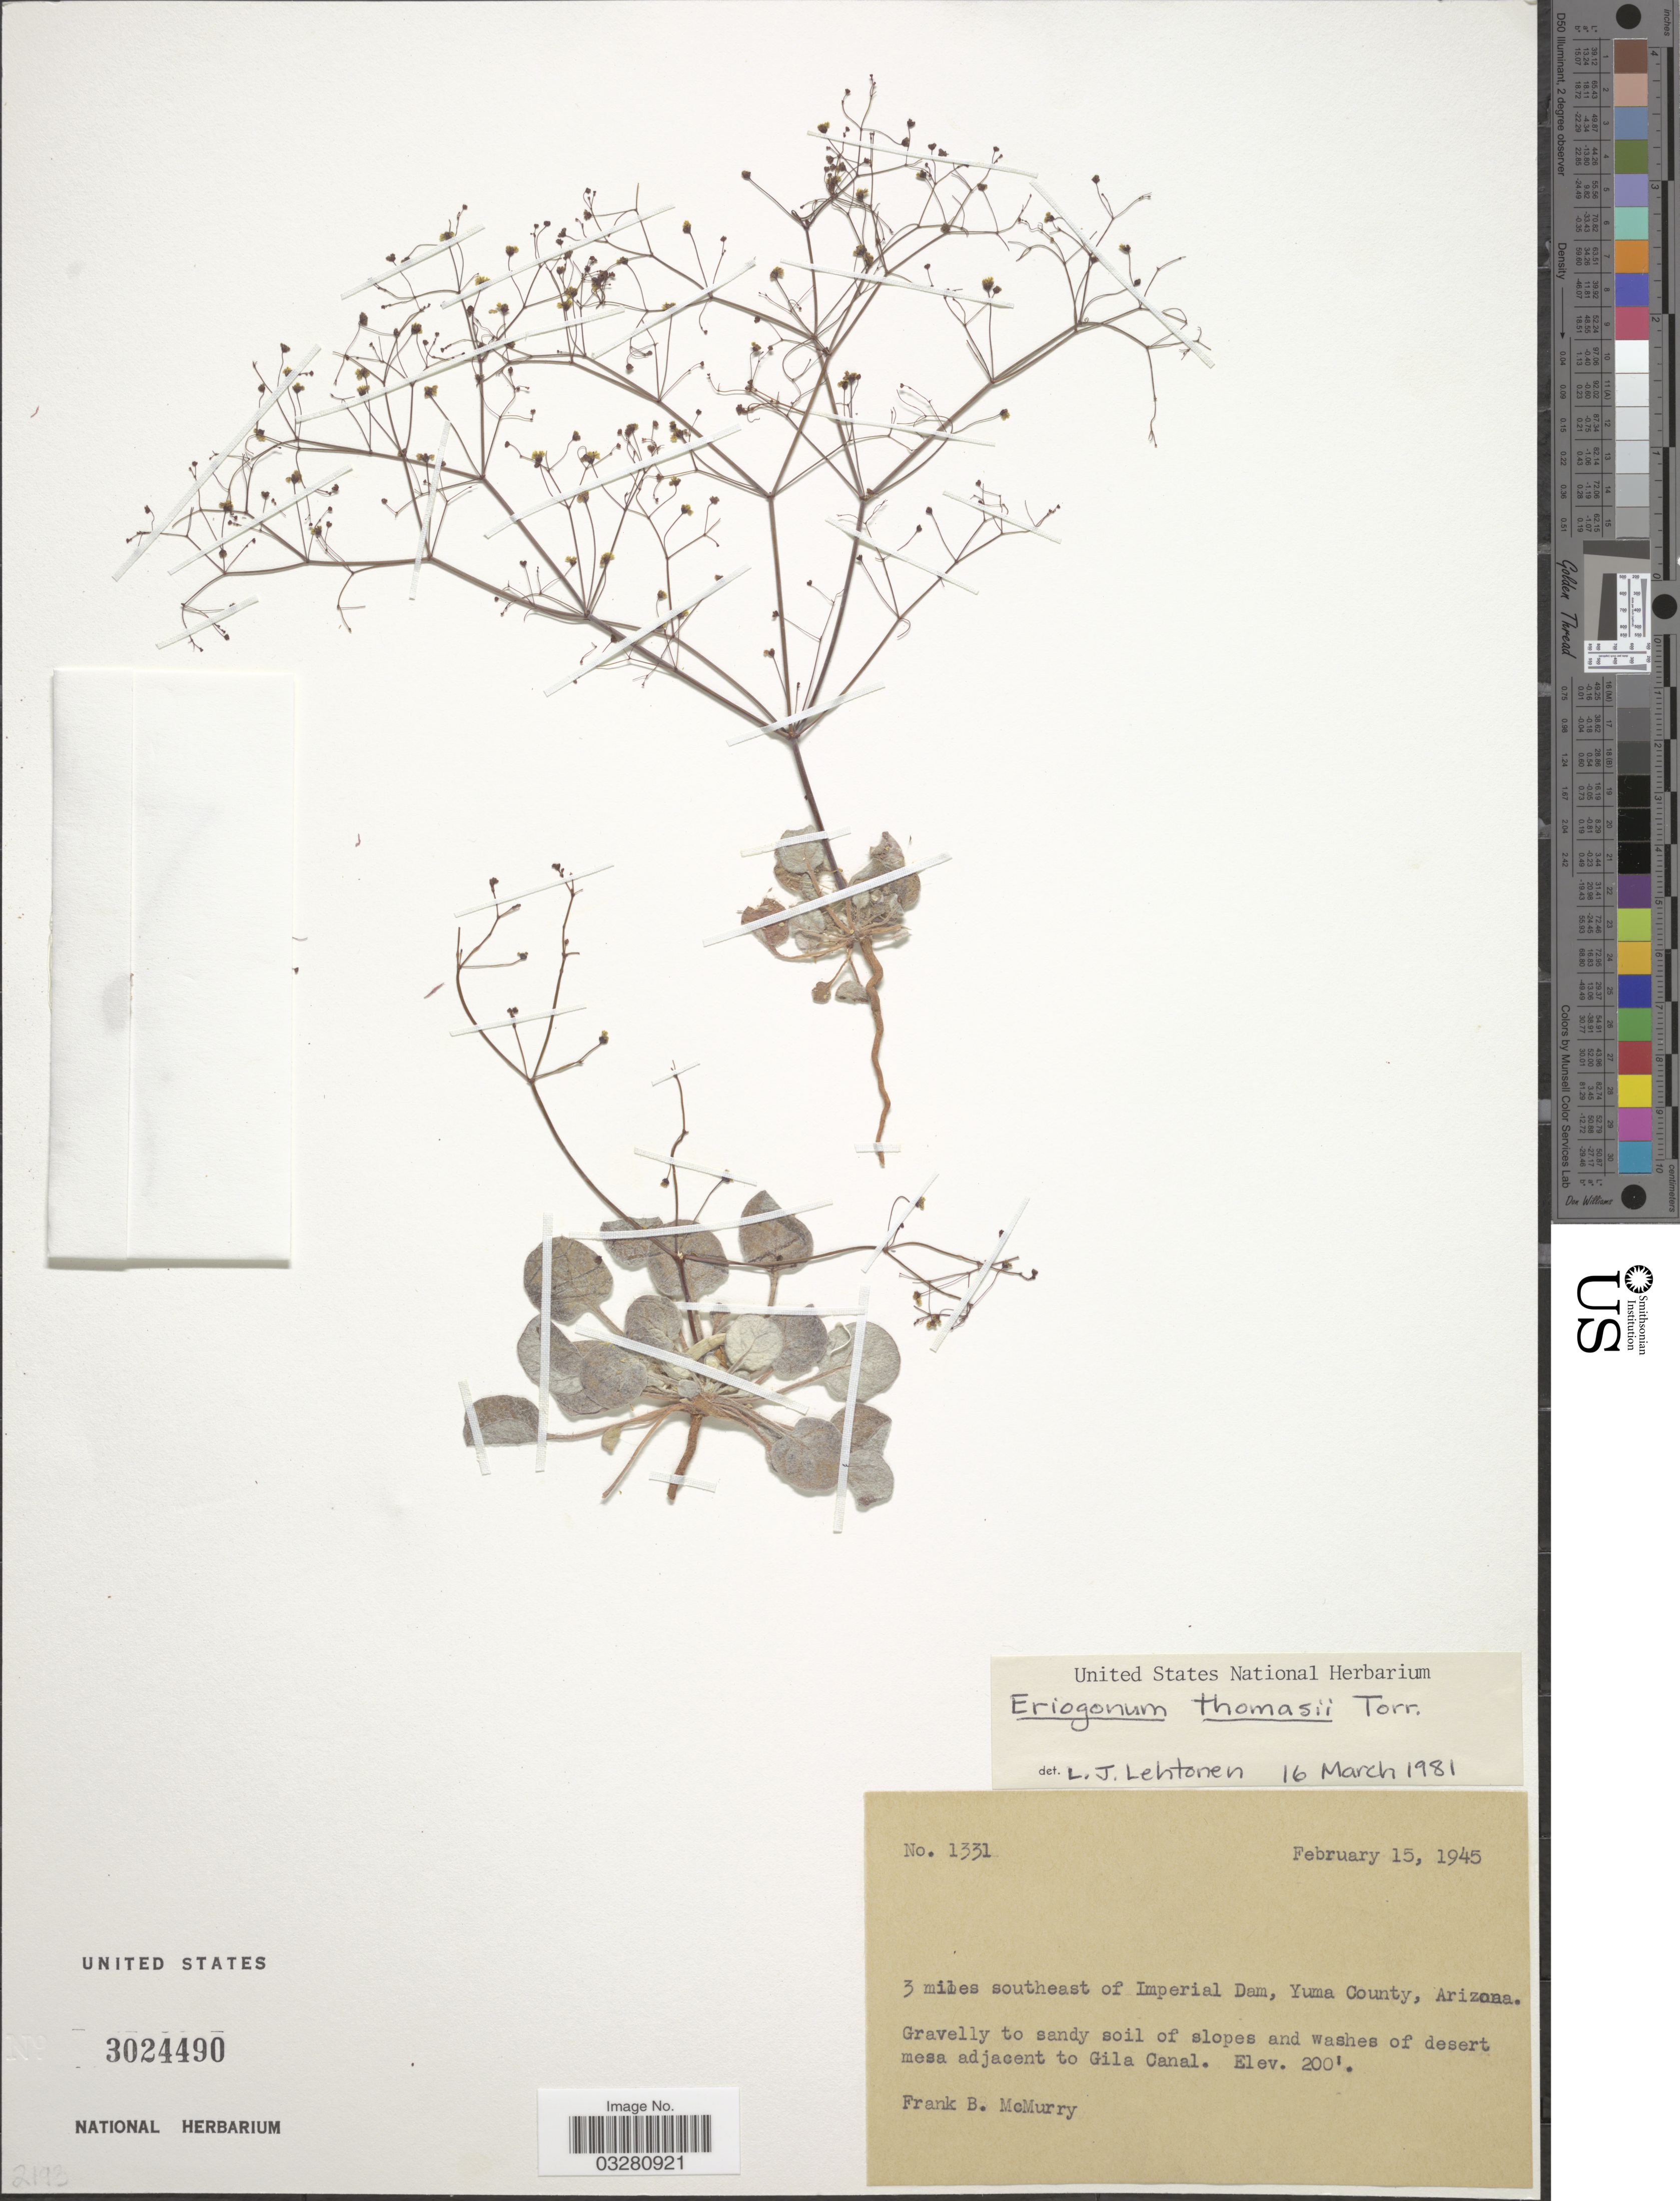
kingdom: Plantae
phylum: Tracheophyta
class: Magnoliopsida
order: Caryophyllales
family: Polygonaceae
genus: Eriogonum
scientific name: Eriogonum thomasii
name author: Torr.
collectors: F. B. McMurry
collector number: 1331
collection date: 1945-02-15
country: United States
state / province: Arizona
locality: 3 miles southeast of Imperial Dam, Yuma County. Slopes and washes of desert mesa adjacent to Gila Canal.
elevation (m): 61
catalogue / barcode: US 3024490